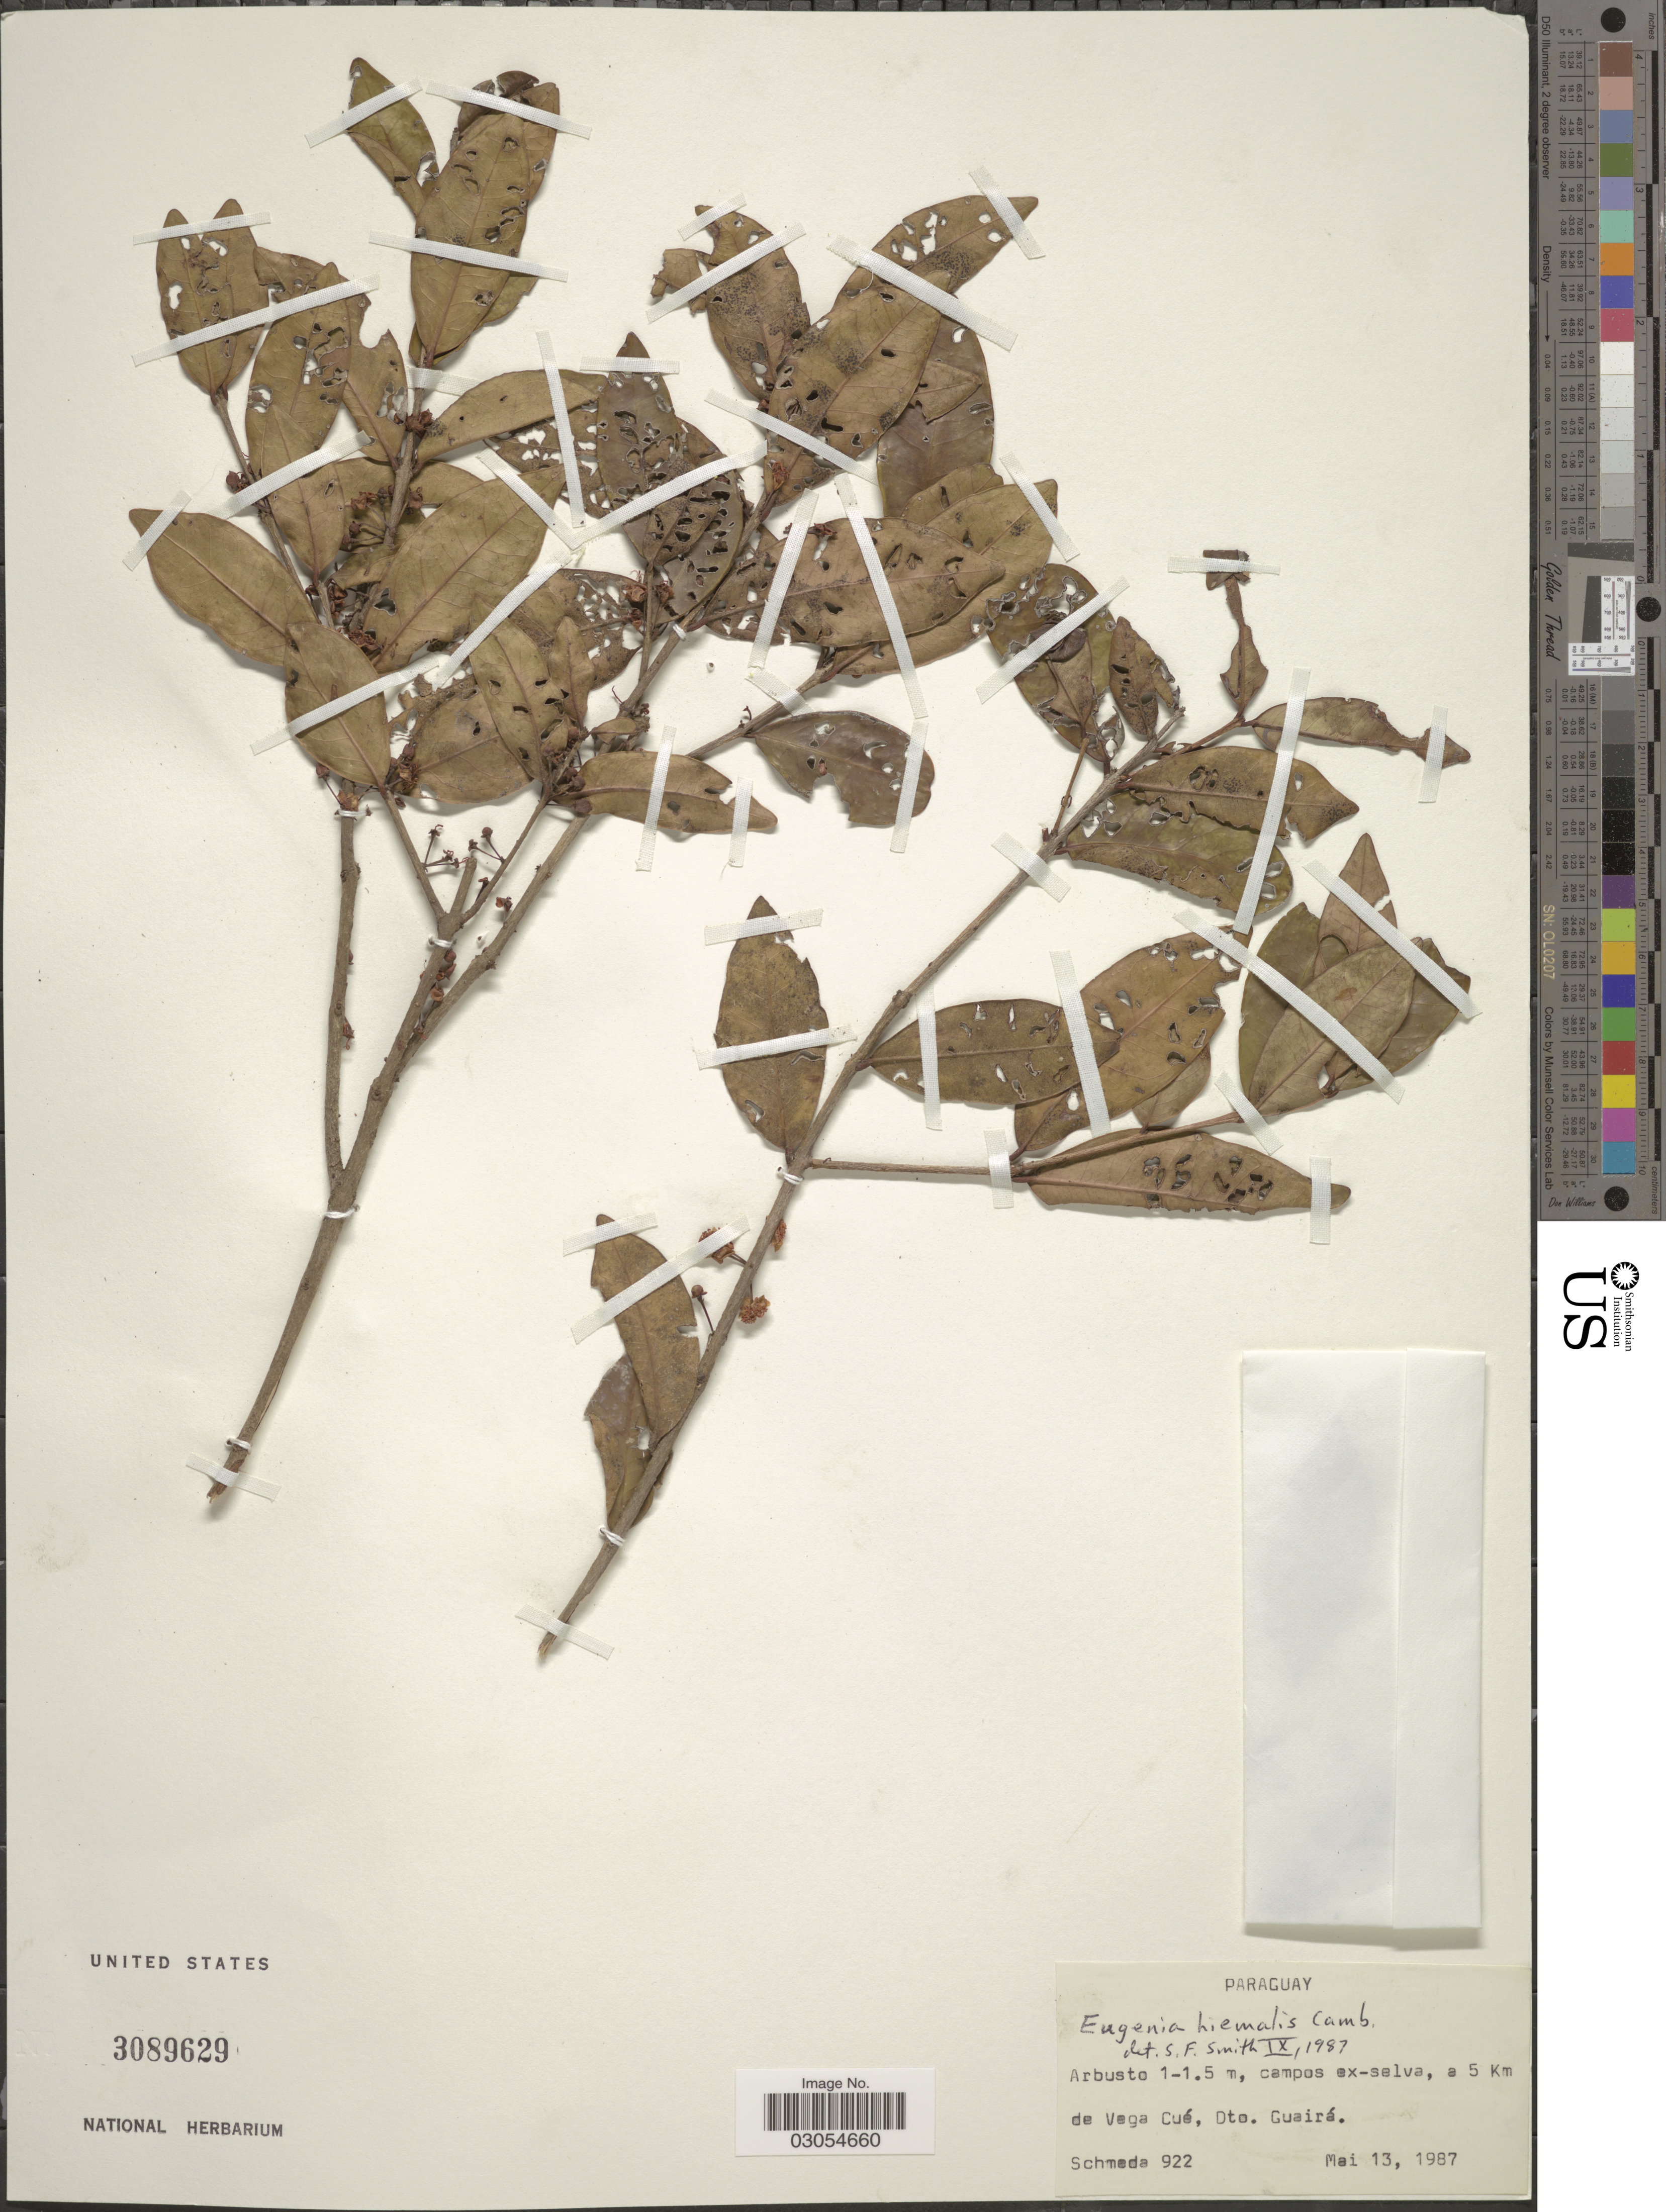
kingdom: Plantae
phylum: Tracheophyta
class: Magnoliopsida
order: Myrtales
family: Myrtaceae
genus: Eugenia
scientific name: Eugenia hiemalis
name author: Cambess.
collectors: Schmeda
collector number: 922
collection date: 1987-05-13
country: Paraguay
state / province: Guaira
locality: A 5 Km de Vega Cué, Dto. Guairá.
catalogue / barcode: US 3089629